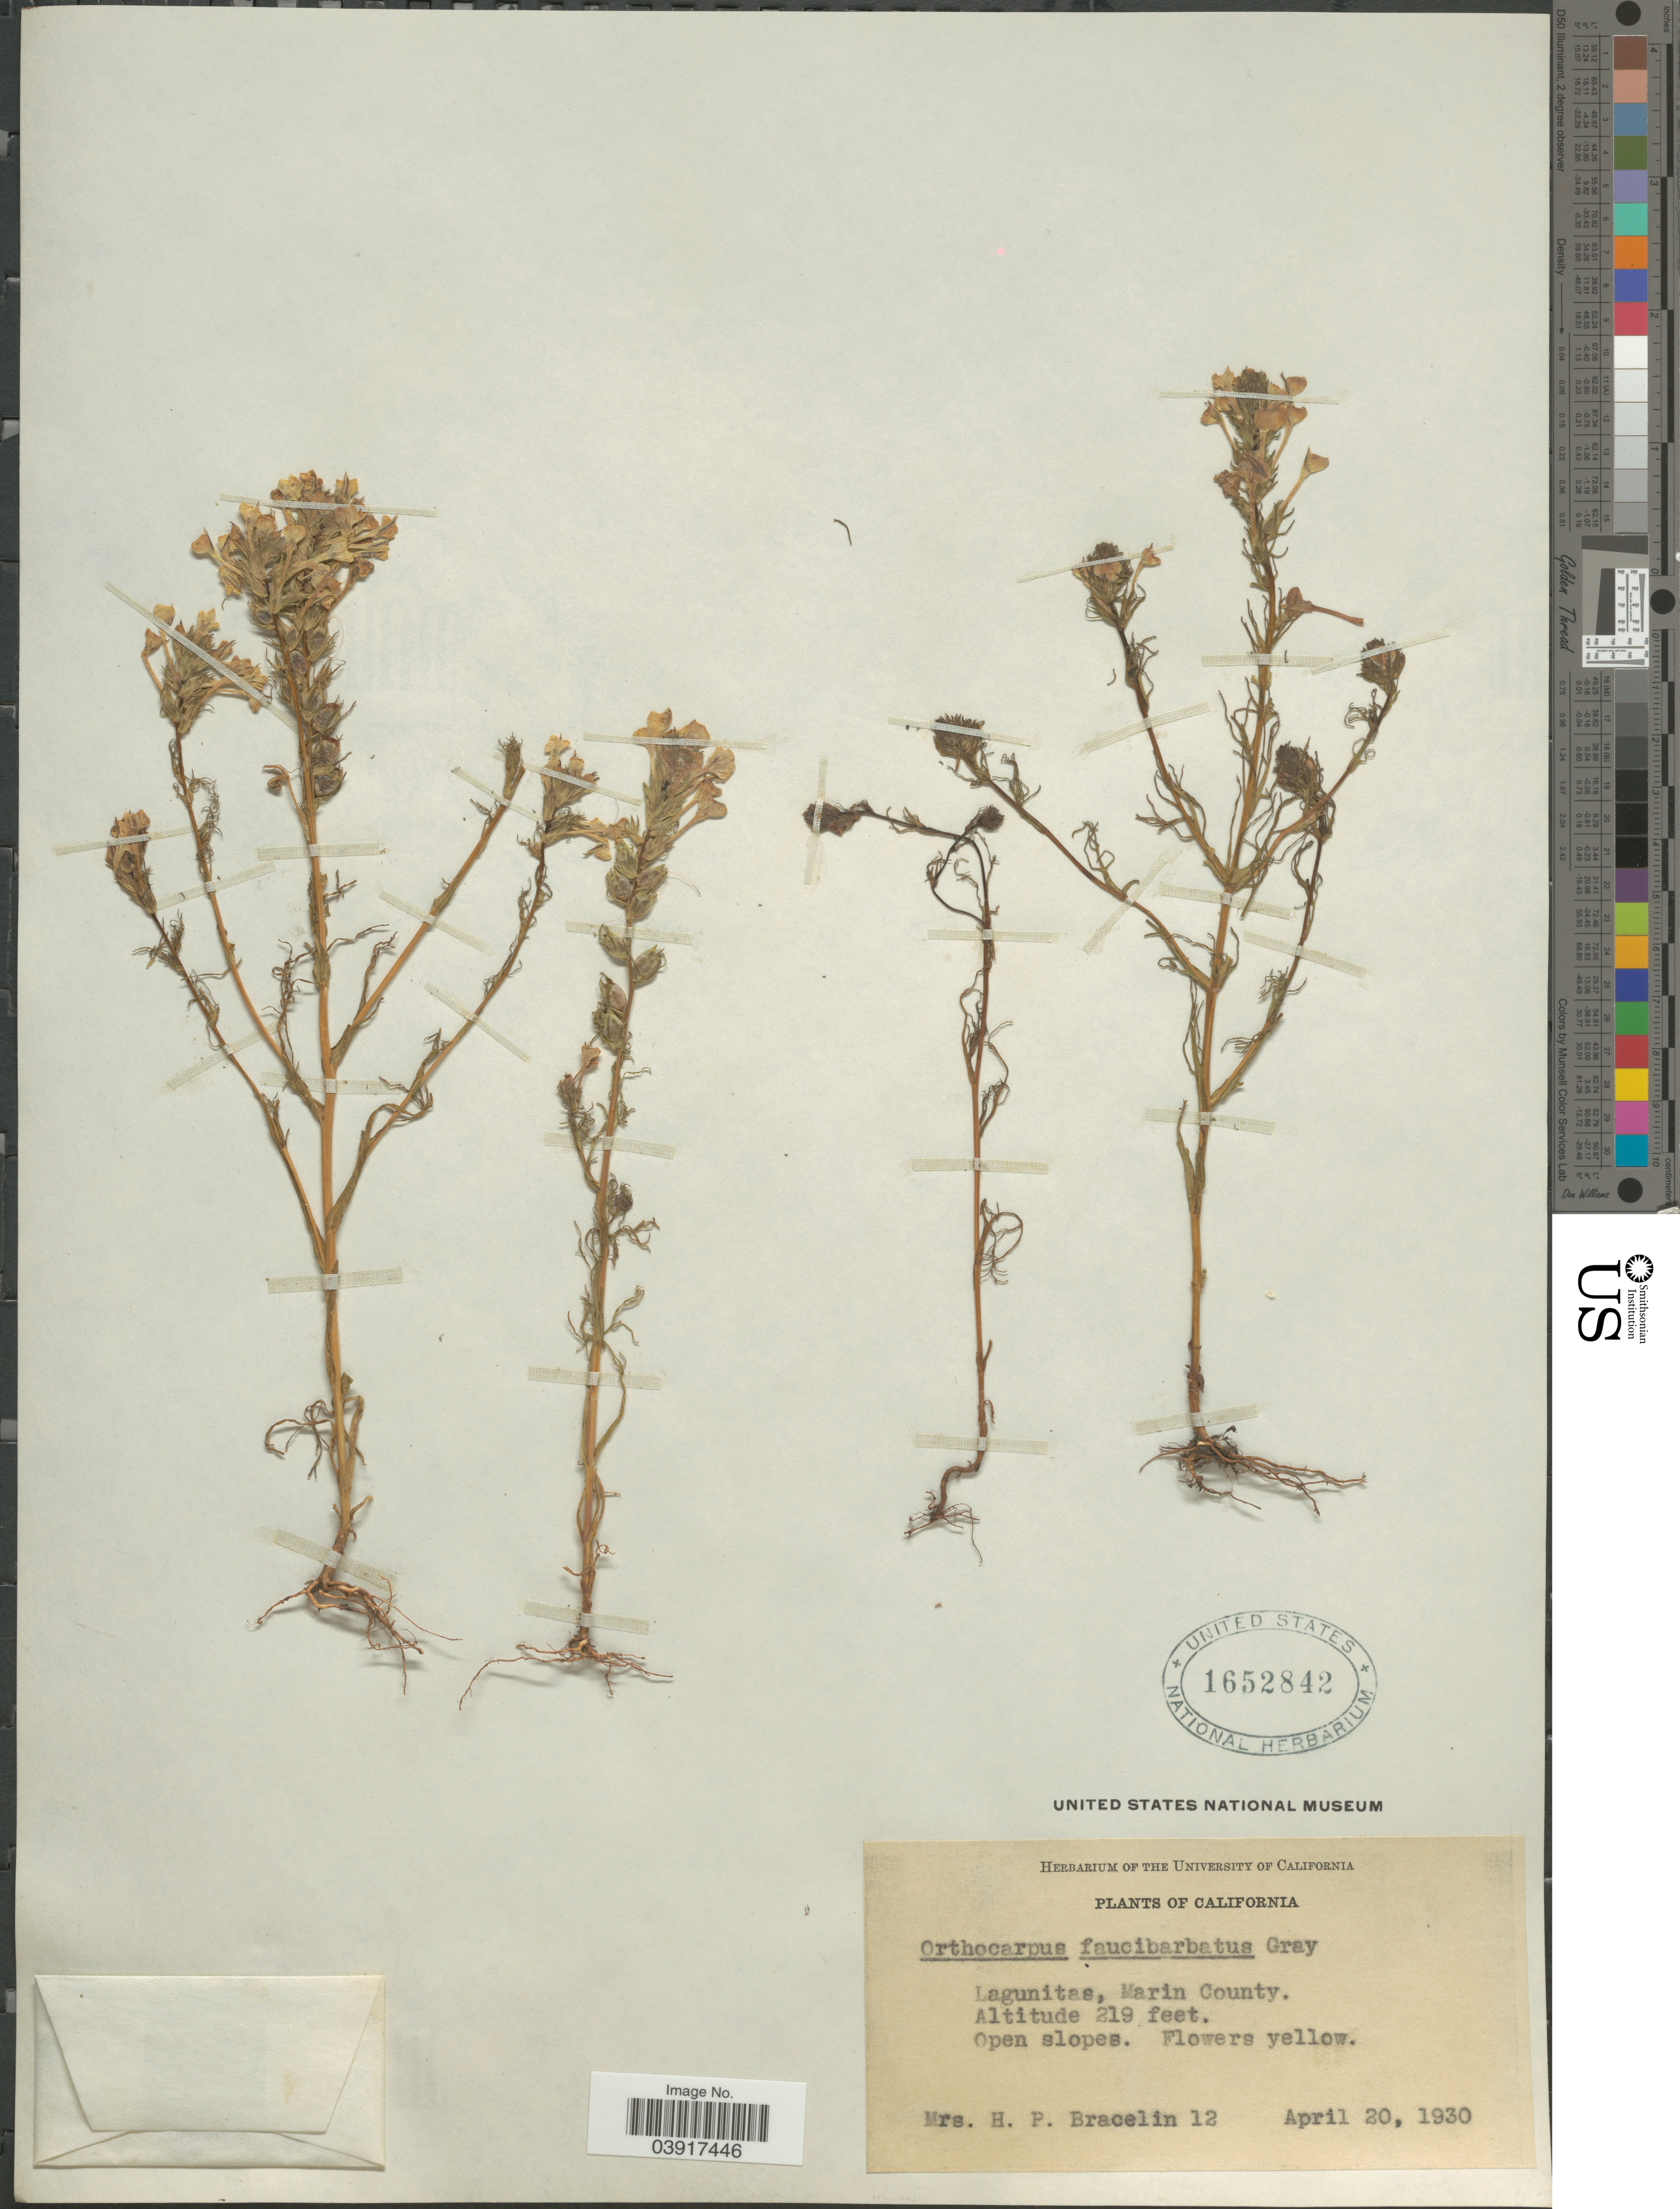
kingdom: Plantae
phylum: Tracheophyta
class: Magnoliopsida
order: Lamiales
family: Orobanchaceae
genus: Orthocarpus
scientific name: Orthocarpus faucibarbatus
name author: A. Gray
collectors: H. Bracelin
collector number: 12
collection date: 1930-04-20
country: United States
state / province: California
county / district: Marin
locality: Lagunitas, Marin County.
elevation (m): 67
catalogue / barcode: US 1652842